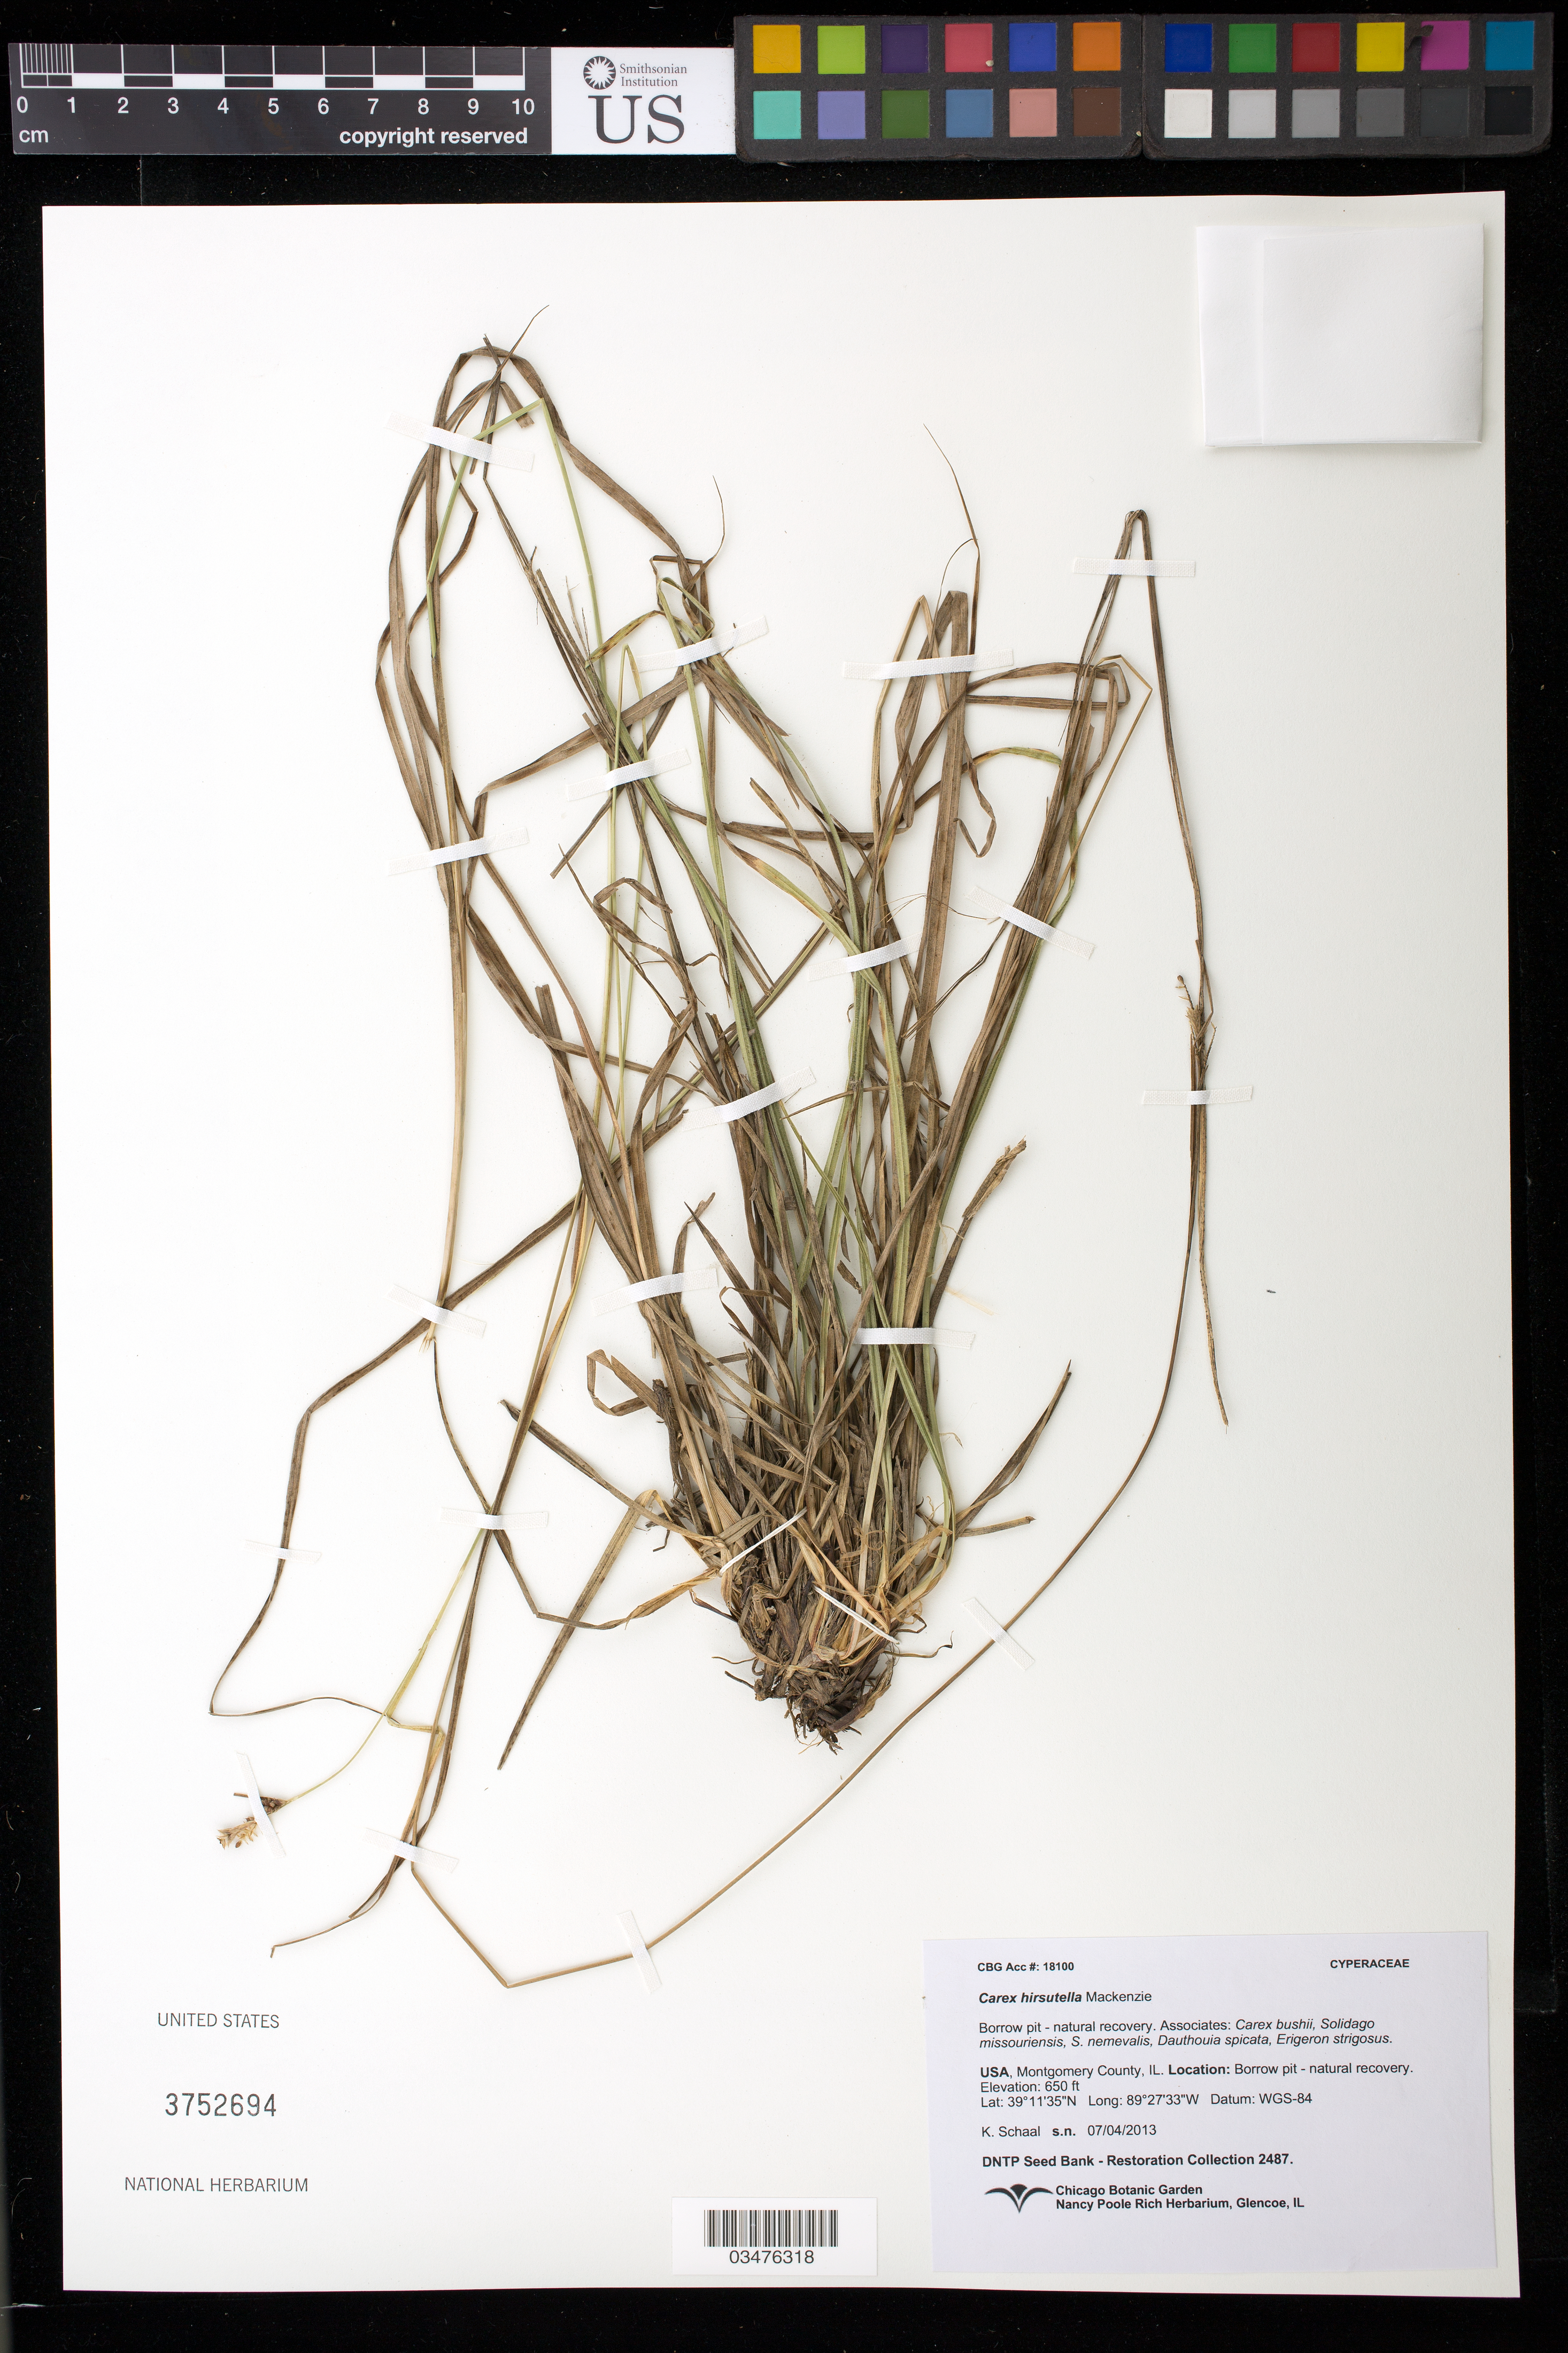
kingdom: Plantae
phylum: Tracheophyta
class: Liliopsida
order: Poales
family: Cyperaceae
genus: Carex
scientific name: Carex hirsutella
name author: Mack.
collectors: K. Schaal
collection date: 2013-07-04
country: United States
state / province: Illinois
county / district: Montgomery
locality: Borrow pit.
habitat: Borrow pit-natural recovery. With Carex bushii, Solidago missouriensis, ect.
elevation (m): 198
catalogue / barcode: US 3752694